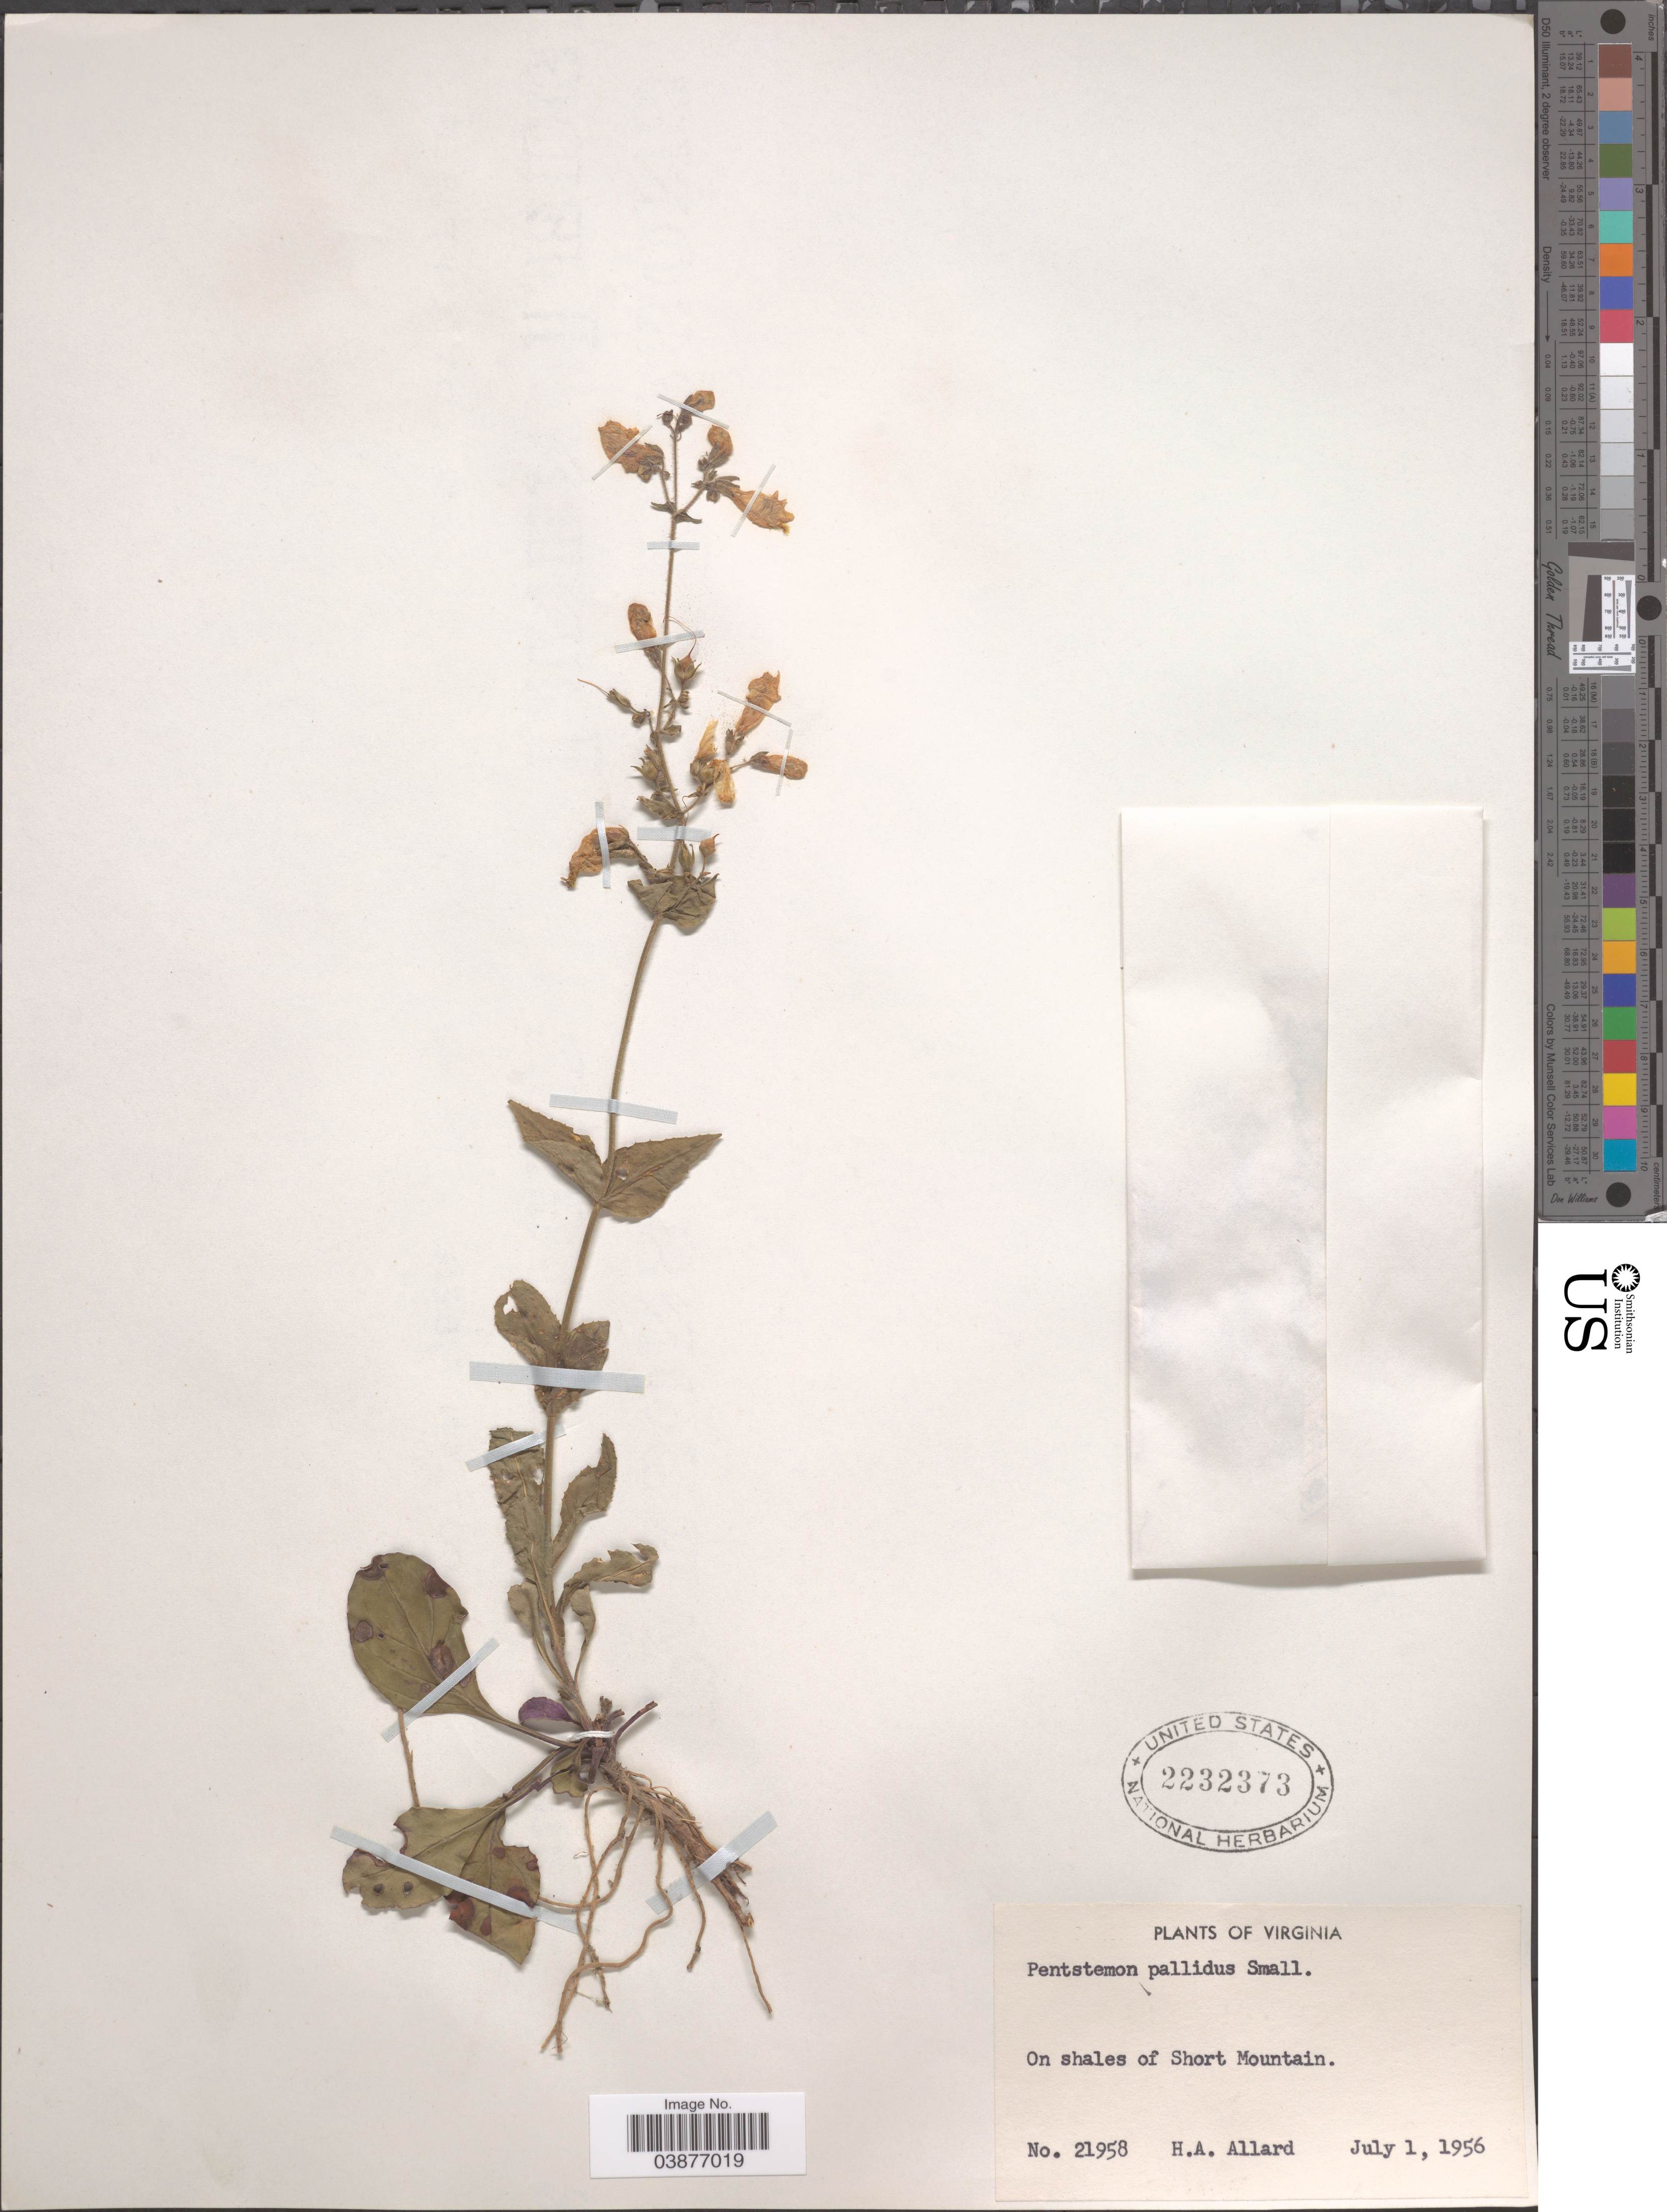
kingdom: Plantae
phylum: Tracheophyta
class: Magnoliopsida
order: Lamiales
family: Plantaginaceae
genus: Penstemon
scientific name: Penstemon pallidus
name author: Small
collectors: H. A. Allard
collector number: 21958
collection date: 1956-07-01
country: United States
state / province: Virginia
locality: On shales of Short Mountain.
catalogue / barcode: US 2232373